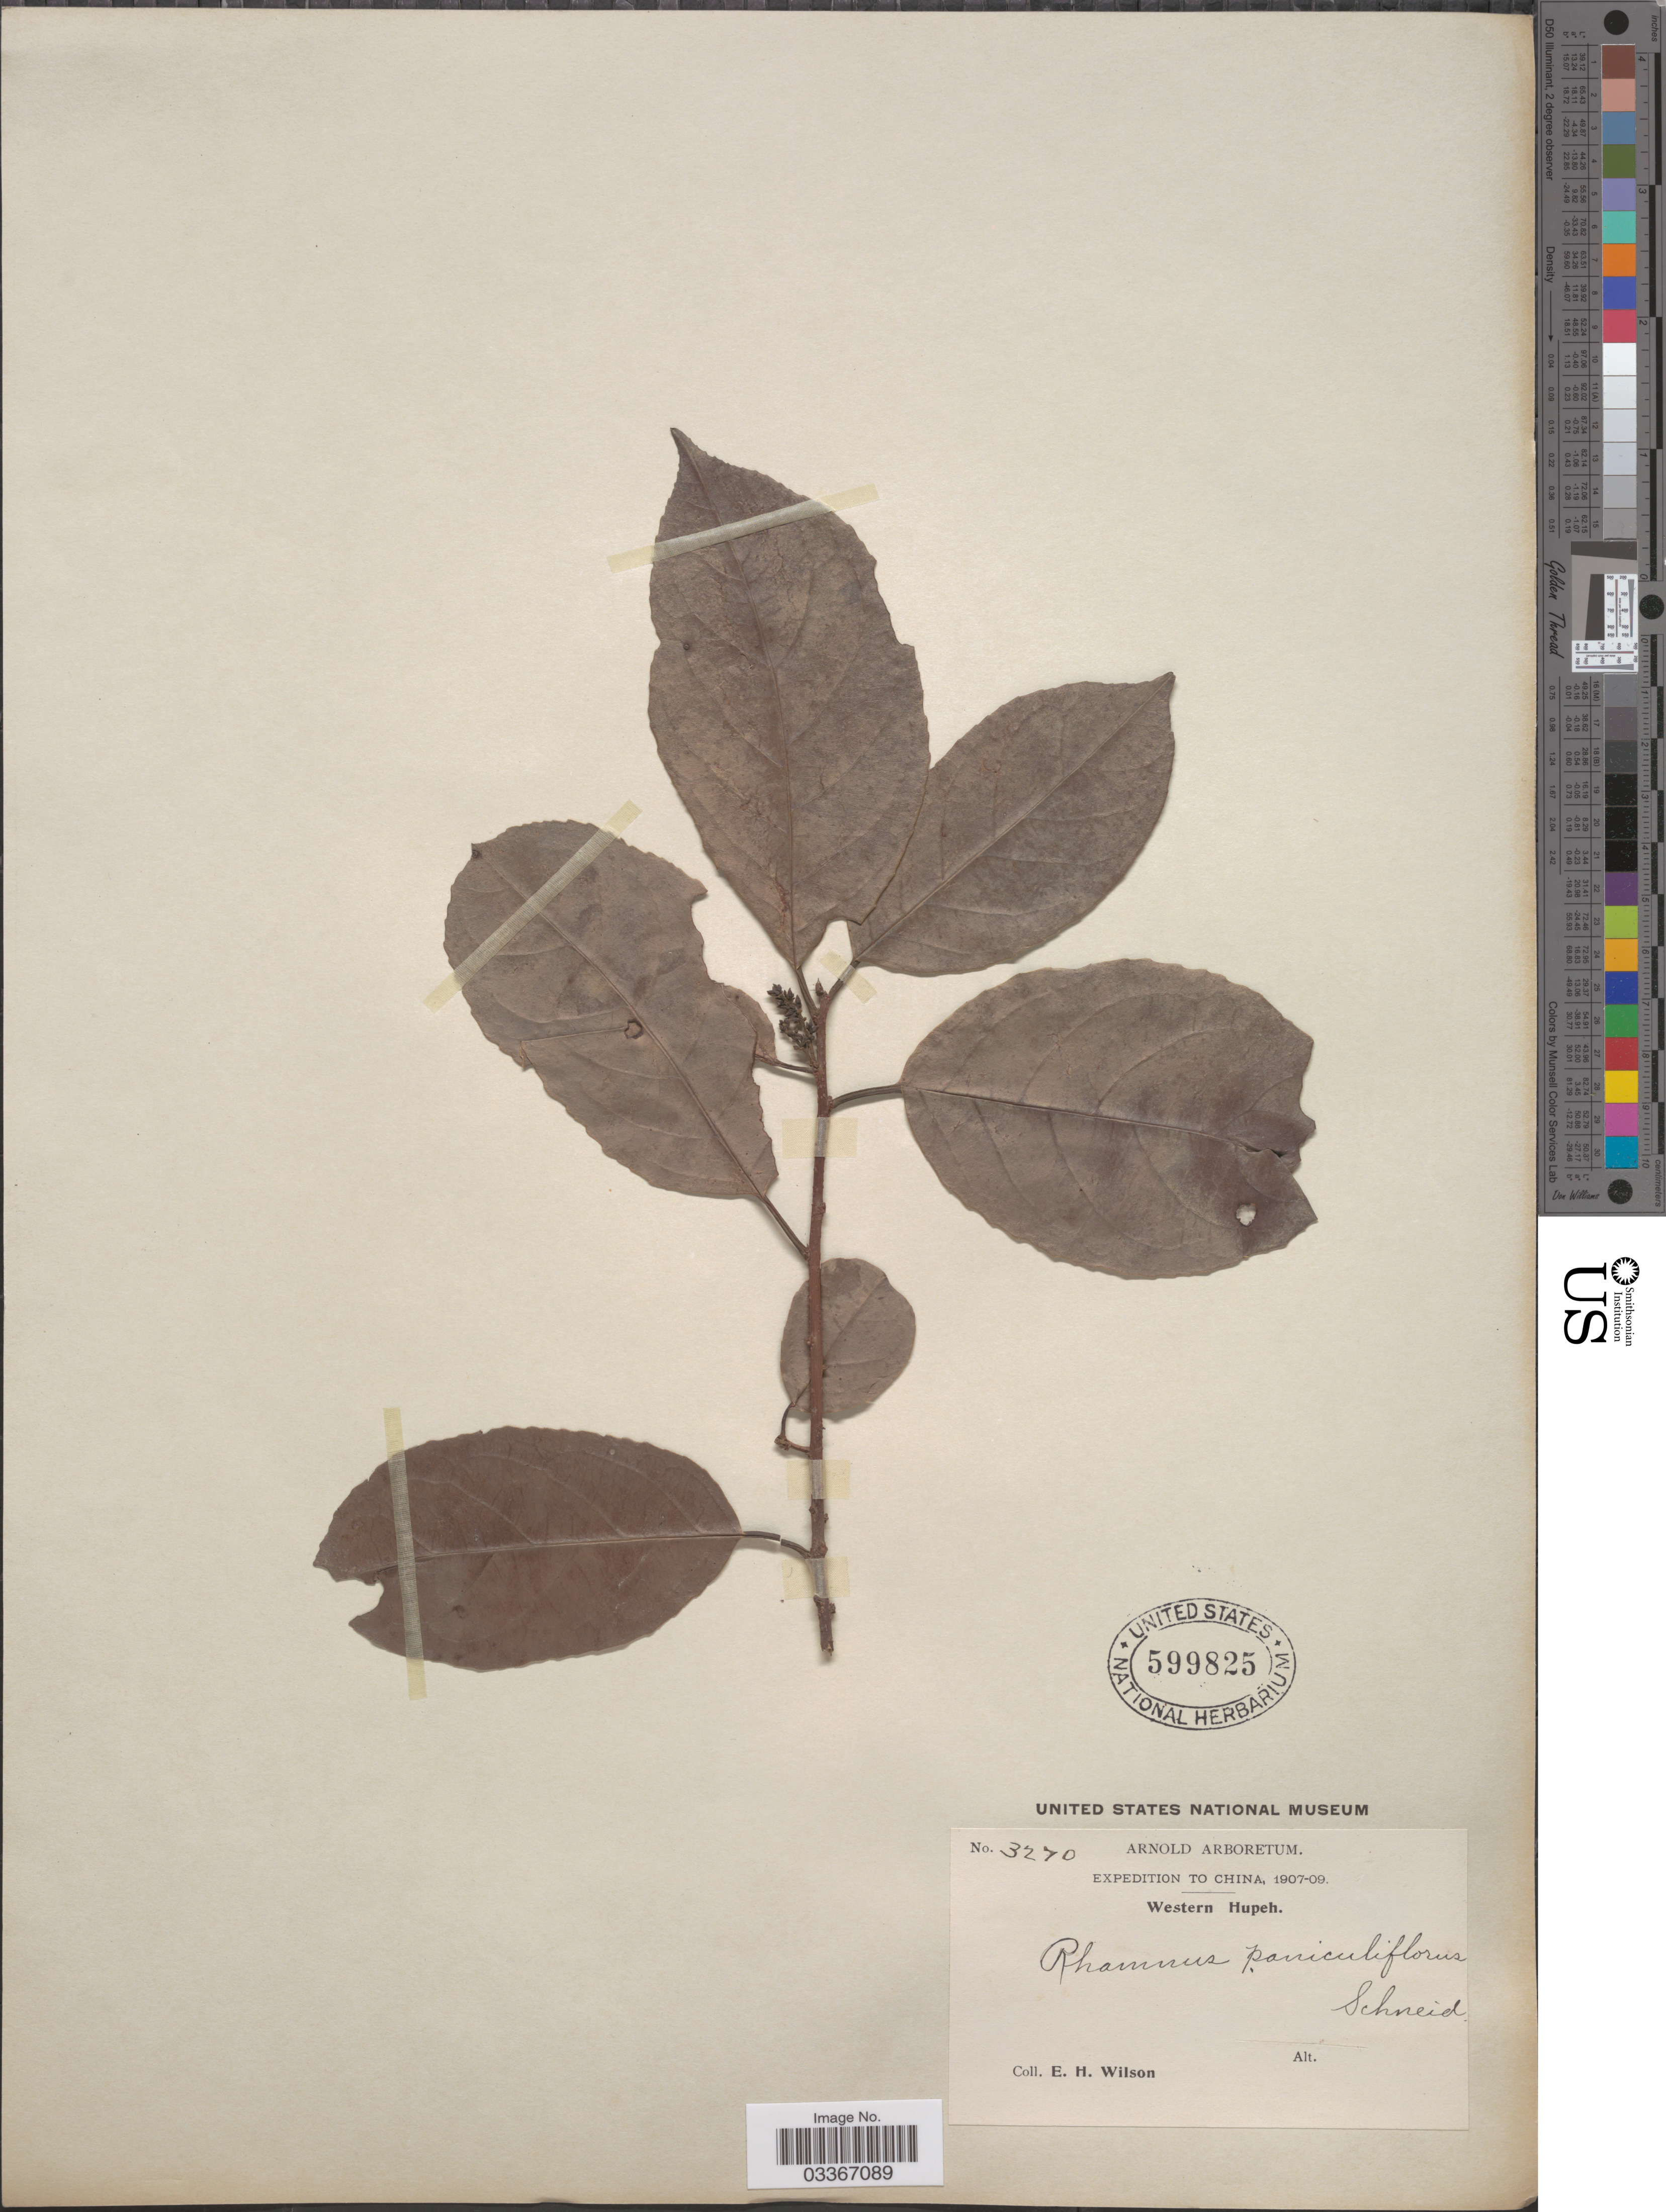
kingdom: Plantae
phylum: Tracheophyta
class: Magnoliopsida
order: Rosales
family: Rhamnaceae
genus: Rhamnus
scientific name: Rhamnus paniculiflorus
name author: C.K. Schneid. in Sarg.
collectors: E. Wilson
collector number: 3270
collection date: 1907/1909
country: China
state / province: Hubei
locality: Western Hupeh.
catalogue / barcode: US 599825